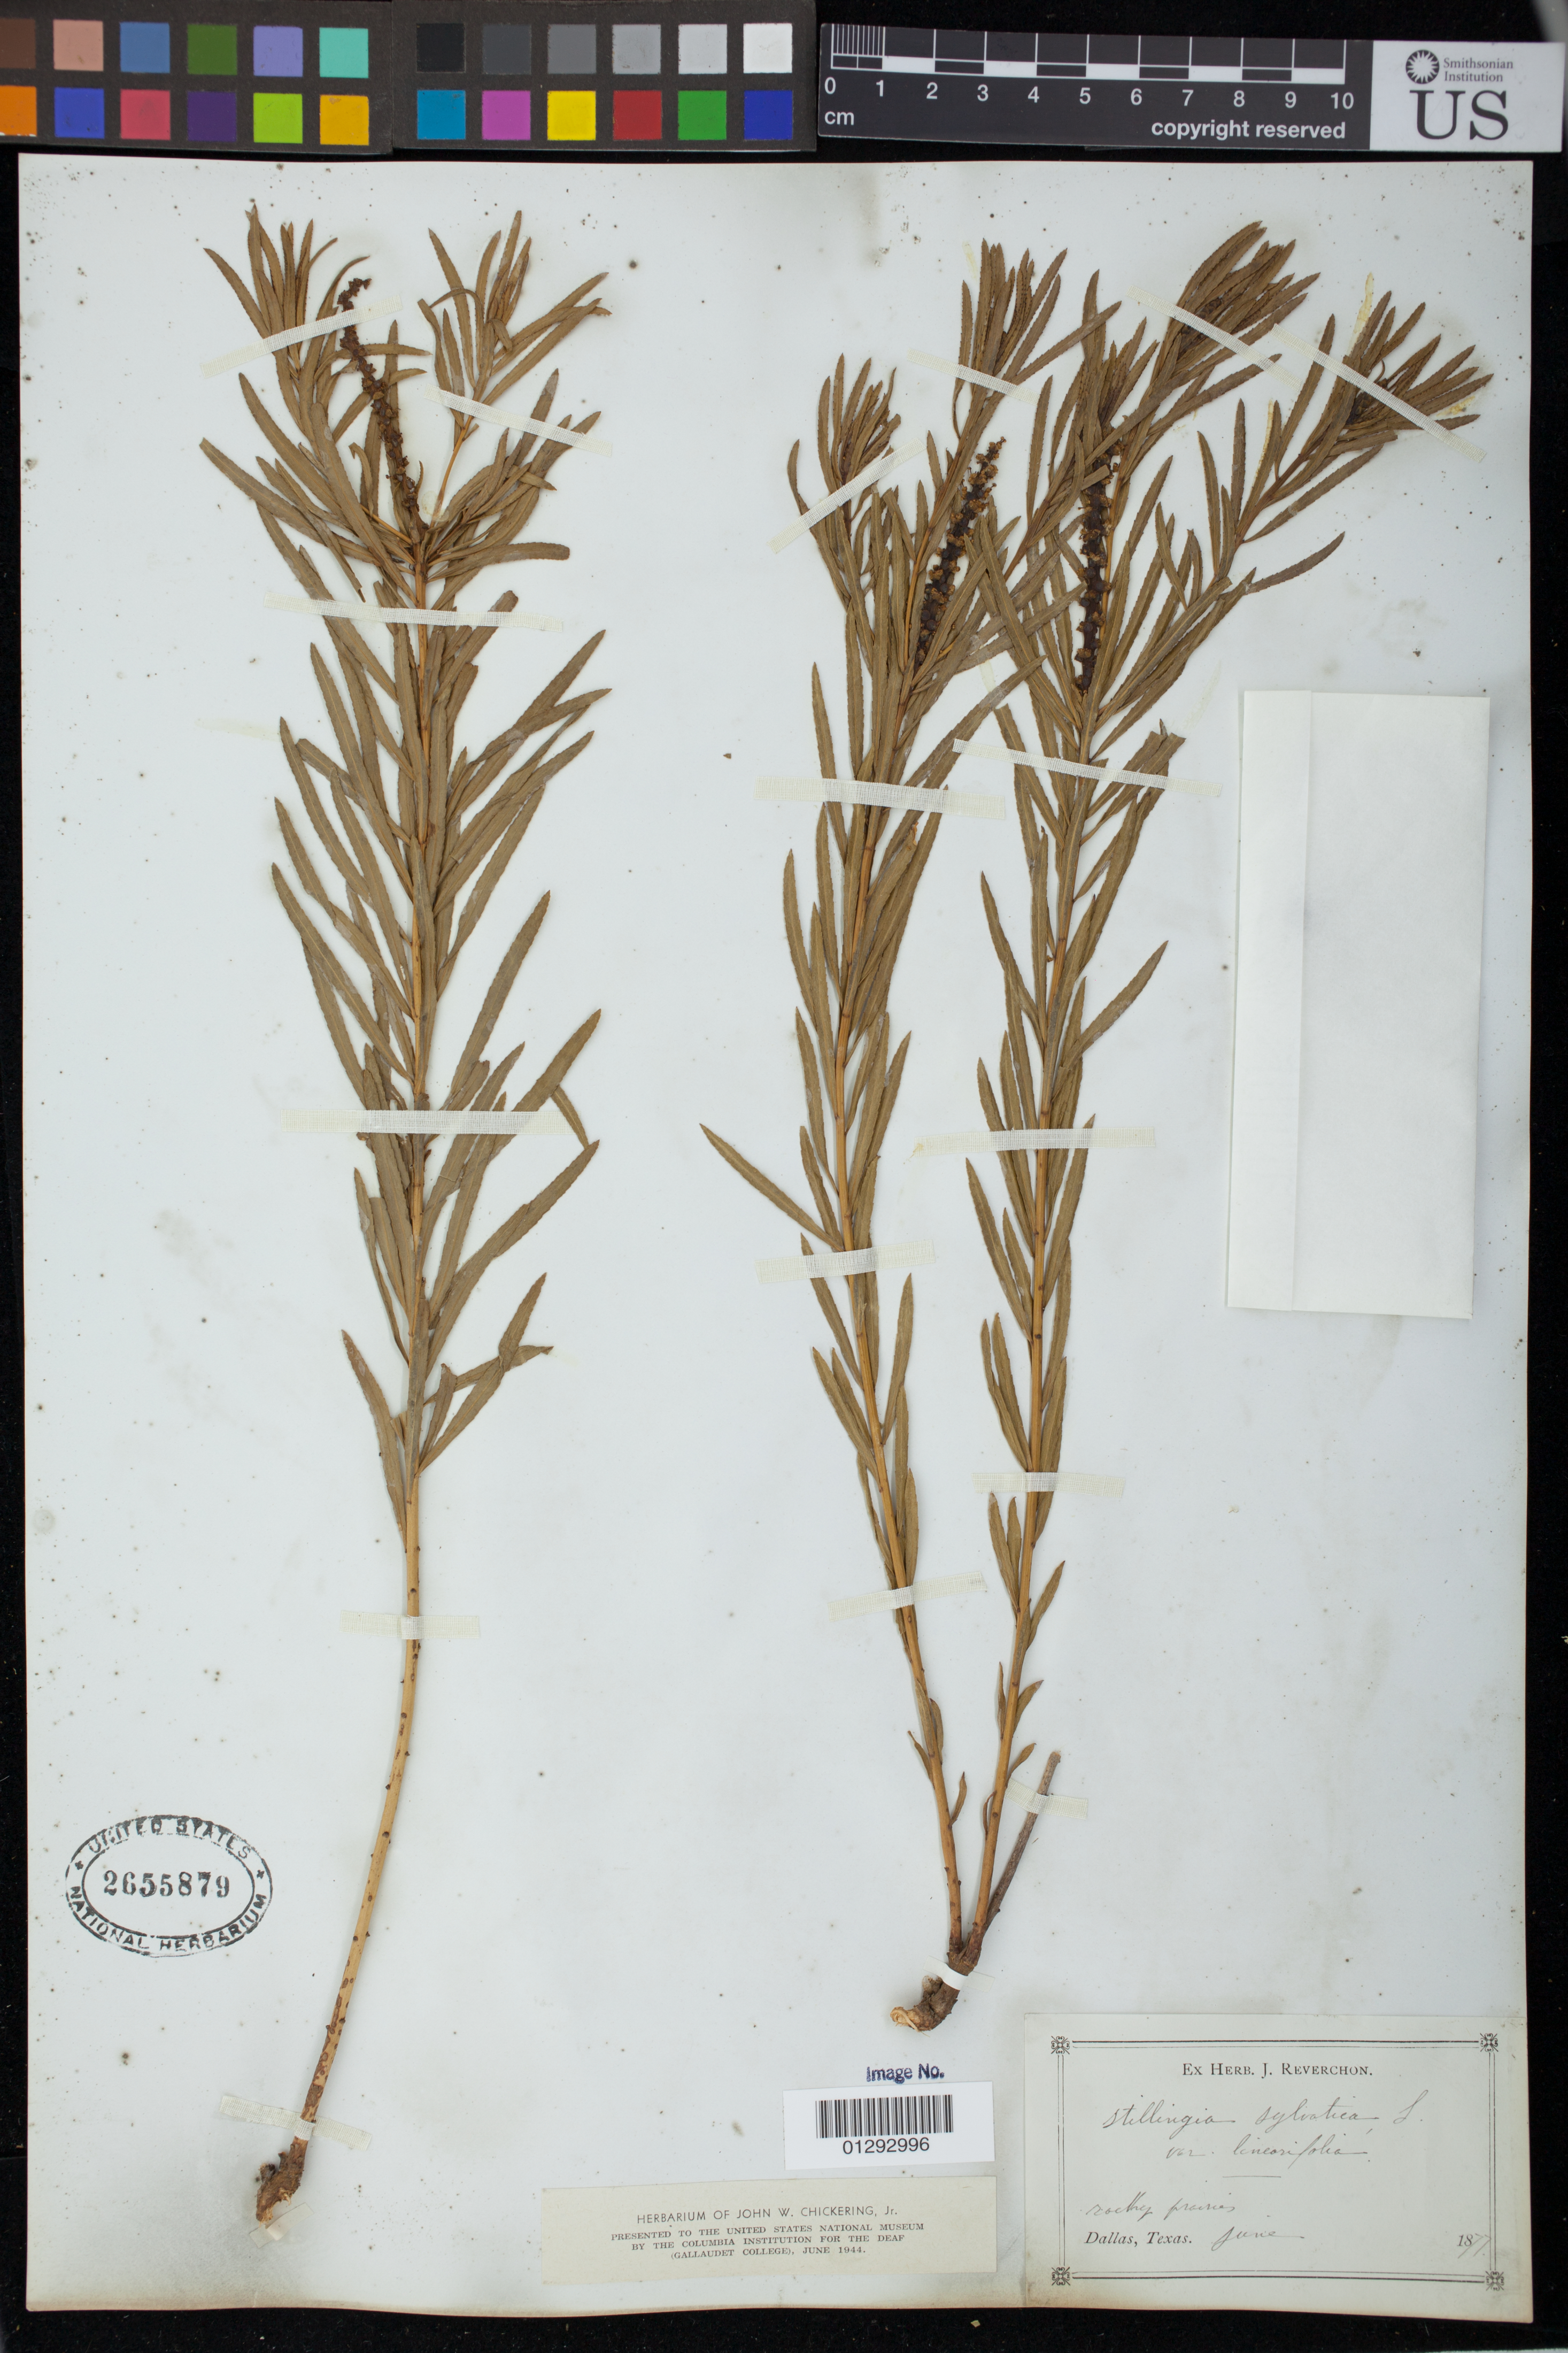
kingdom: Plantae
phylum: Tracheophyta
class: Magnoliopsida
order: Malpighiales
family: Euphorbiaceae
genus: Stillingia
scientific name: Stillingia sylvatica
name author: L.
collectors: J. Reverchon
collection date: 1877-06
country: United States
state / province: Texas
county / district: Dallas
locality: Dallas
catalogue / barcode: US 2655879